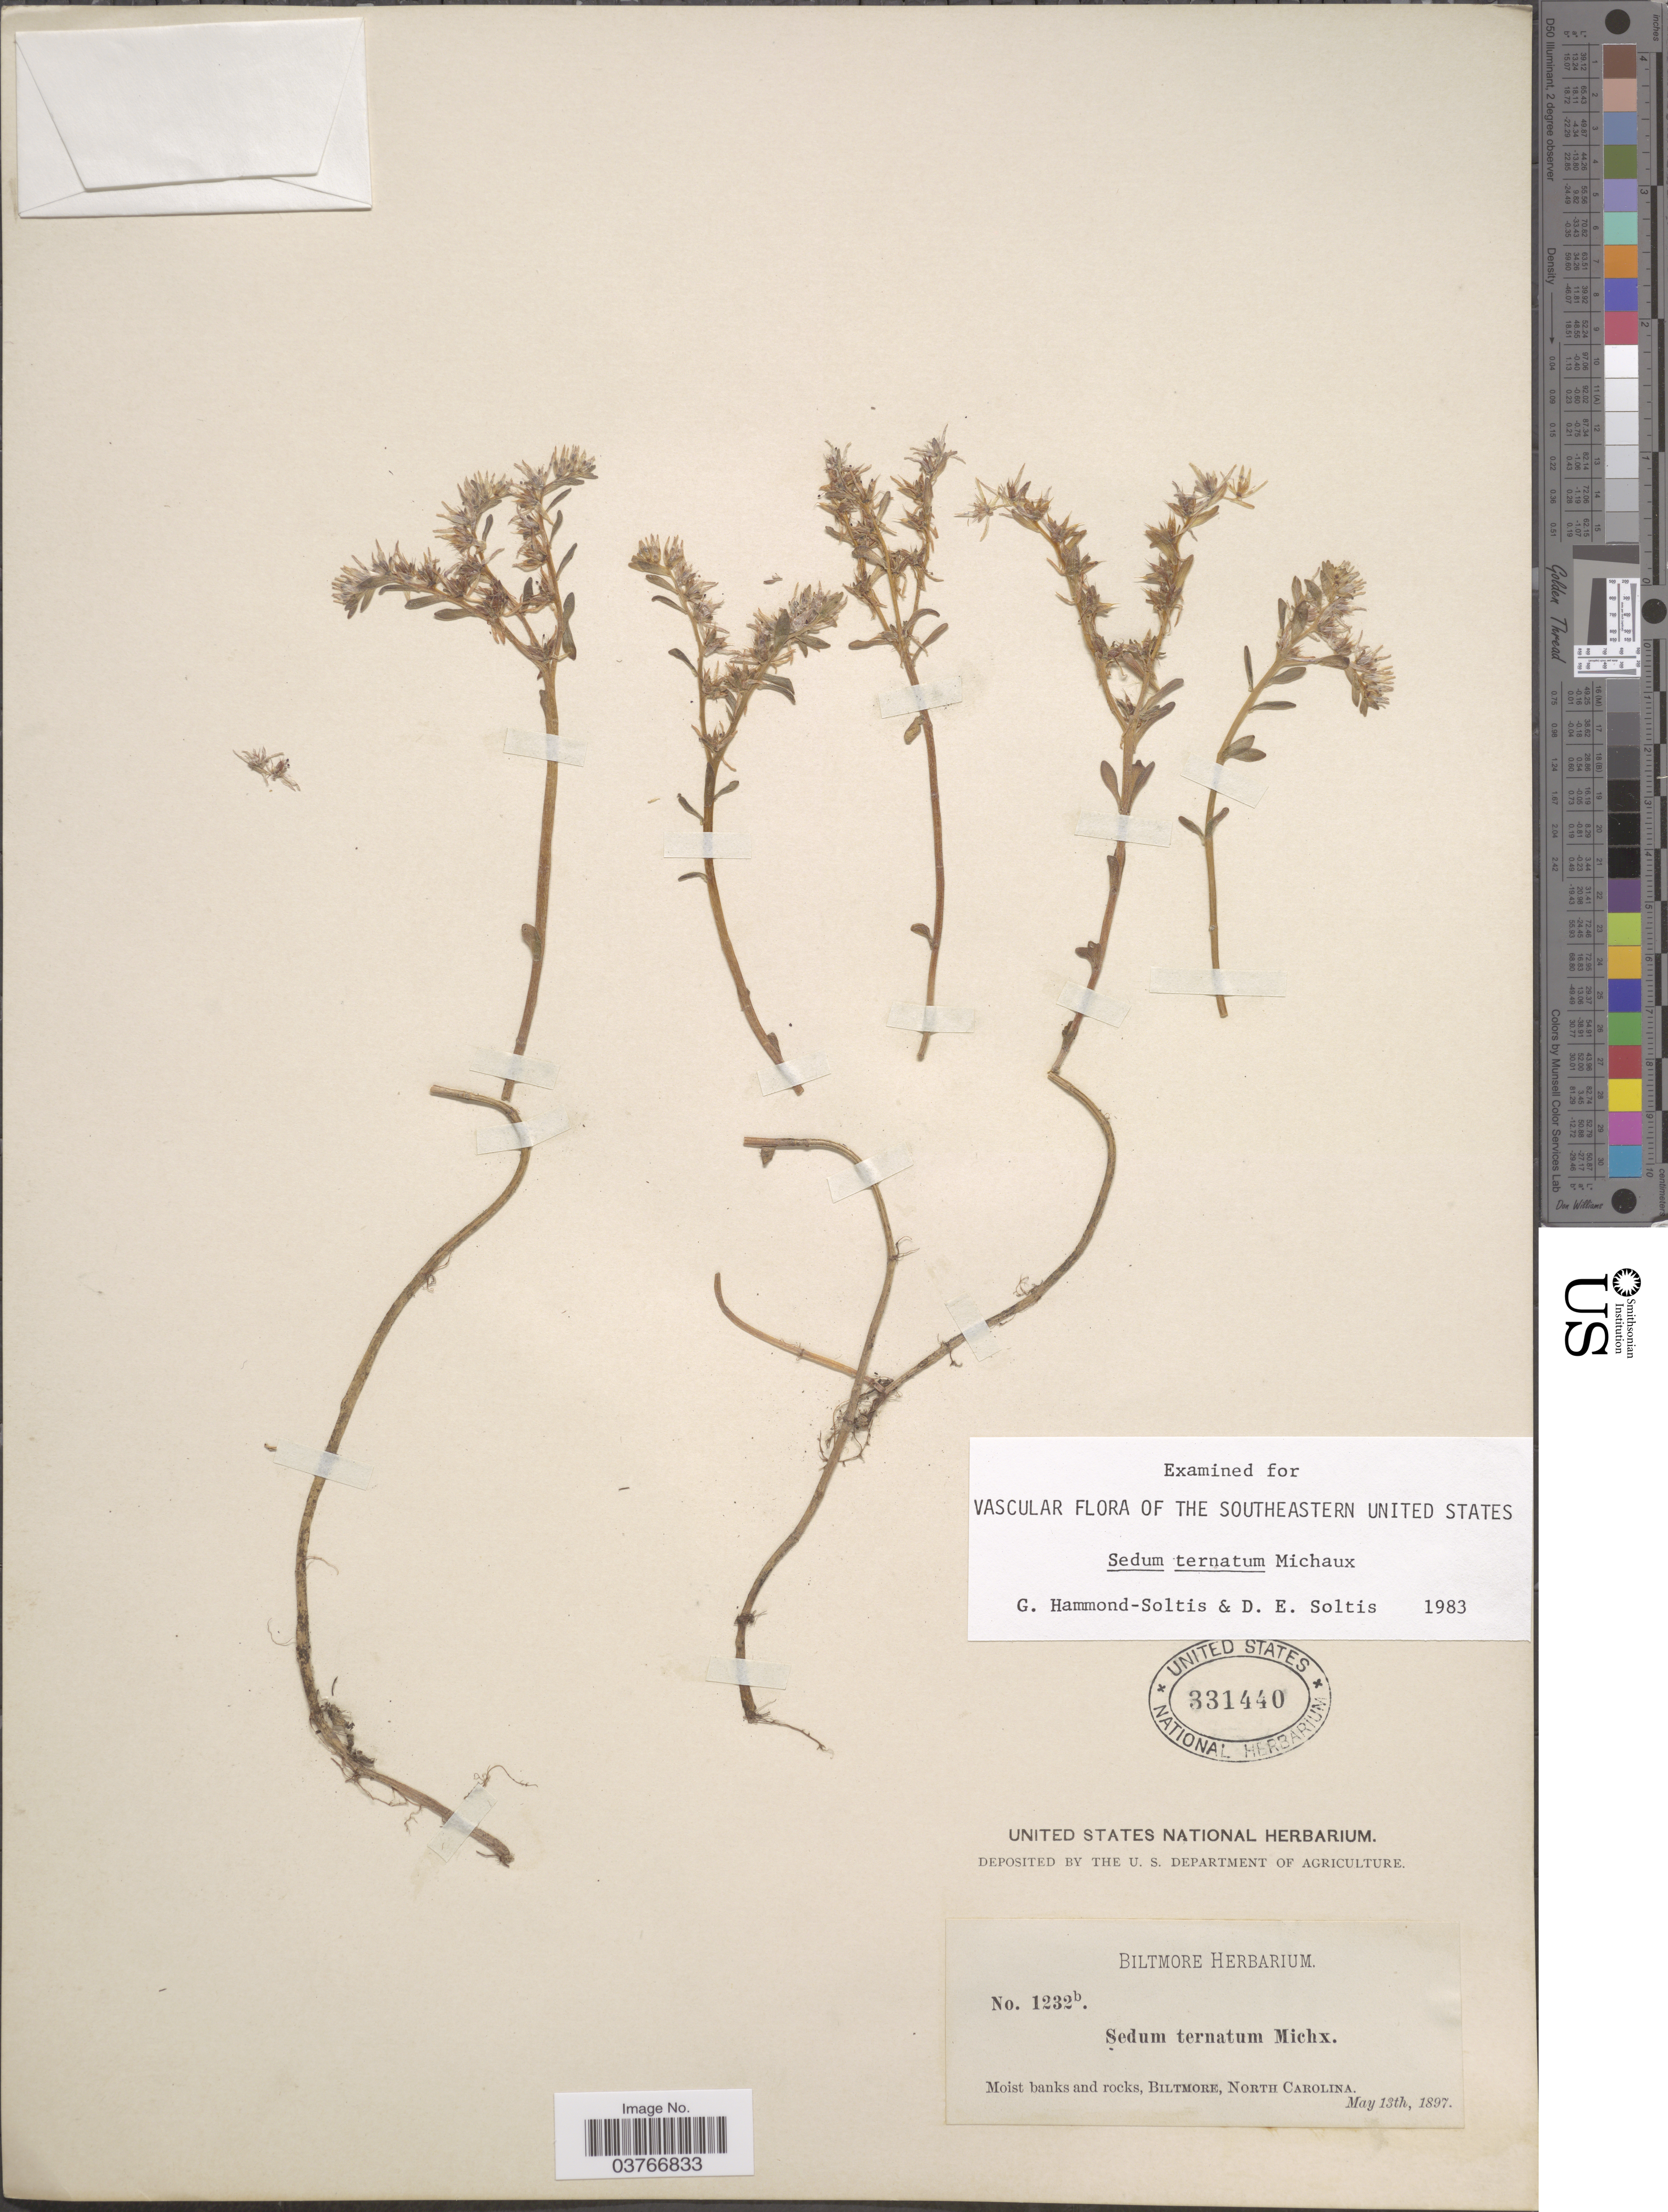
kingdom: Plantae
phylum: Tracheophyta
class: Magnoliopsida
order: Saxifragales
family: Crassulaceae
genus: Sedum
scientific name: Sedum ternatum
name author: Michx.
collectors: ex herb. Biltmore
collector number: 1232b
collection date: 1897-05-13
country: United States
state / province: North Carolina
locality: Biltmore.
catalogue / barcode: US 331440